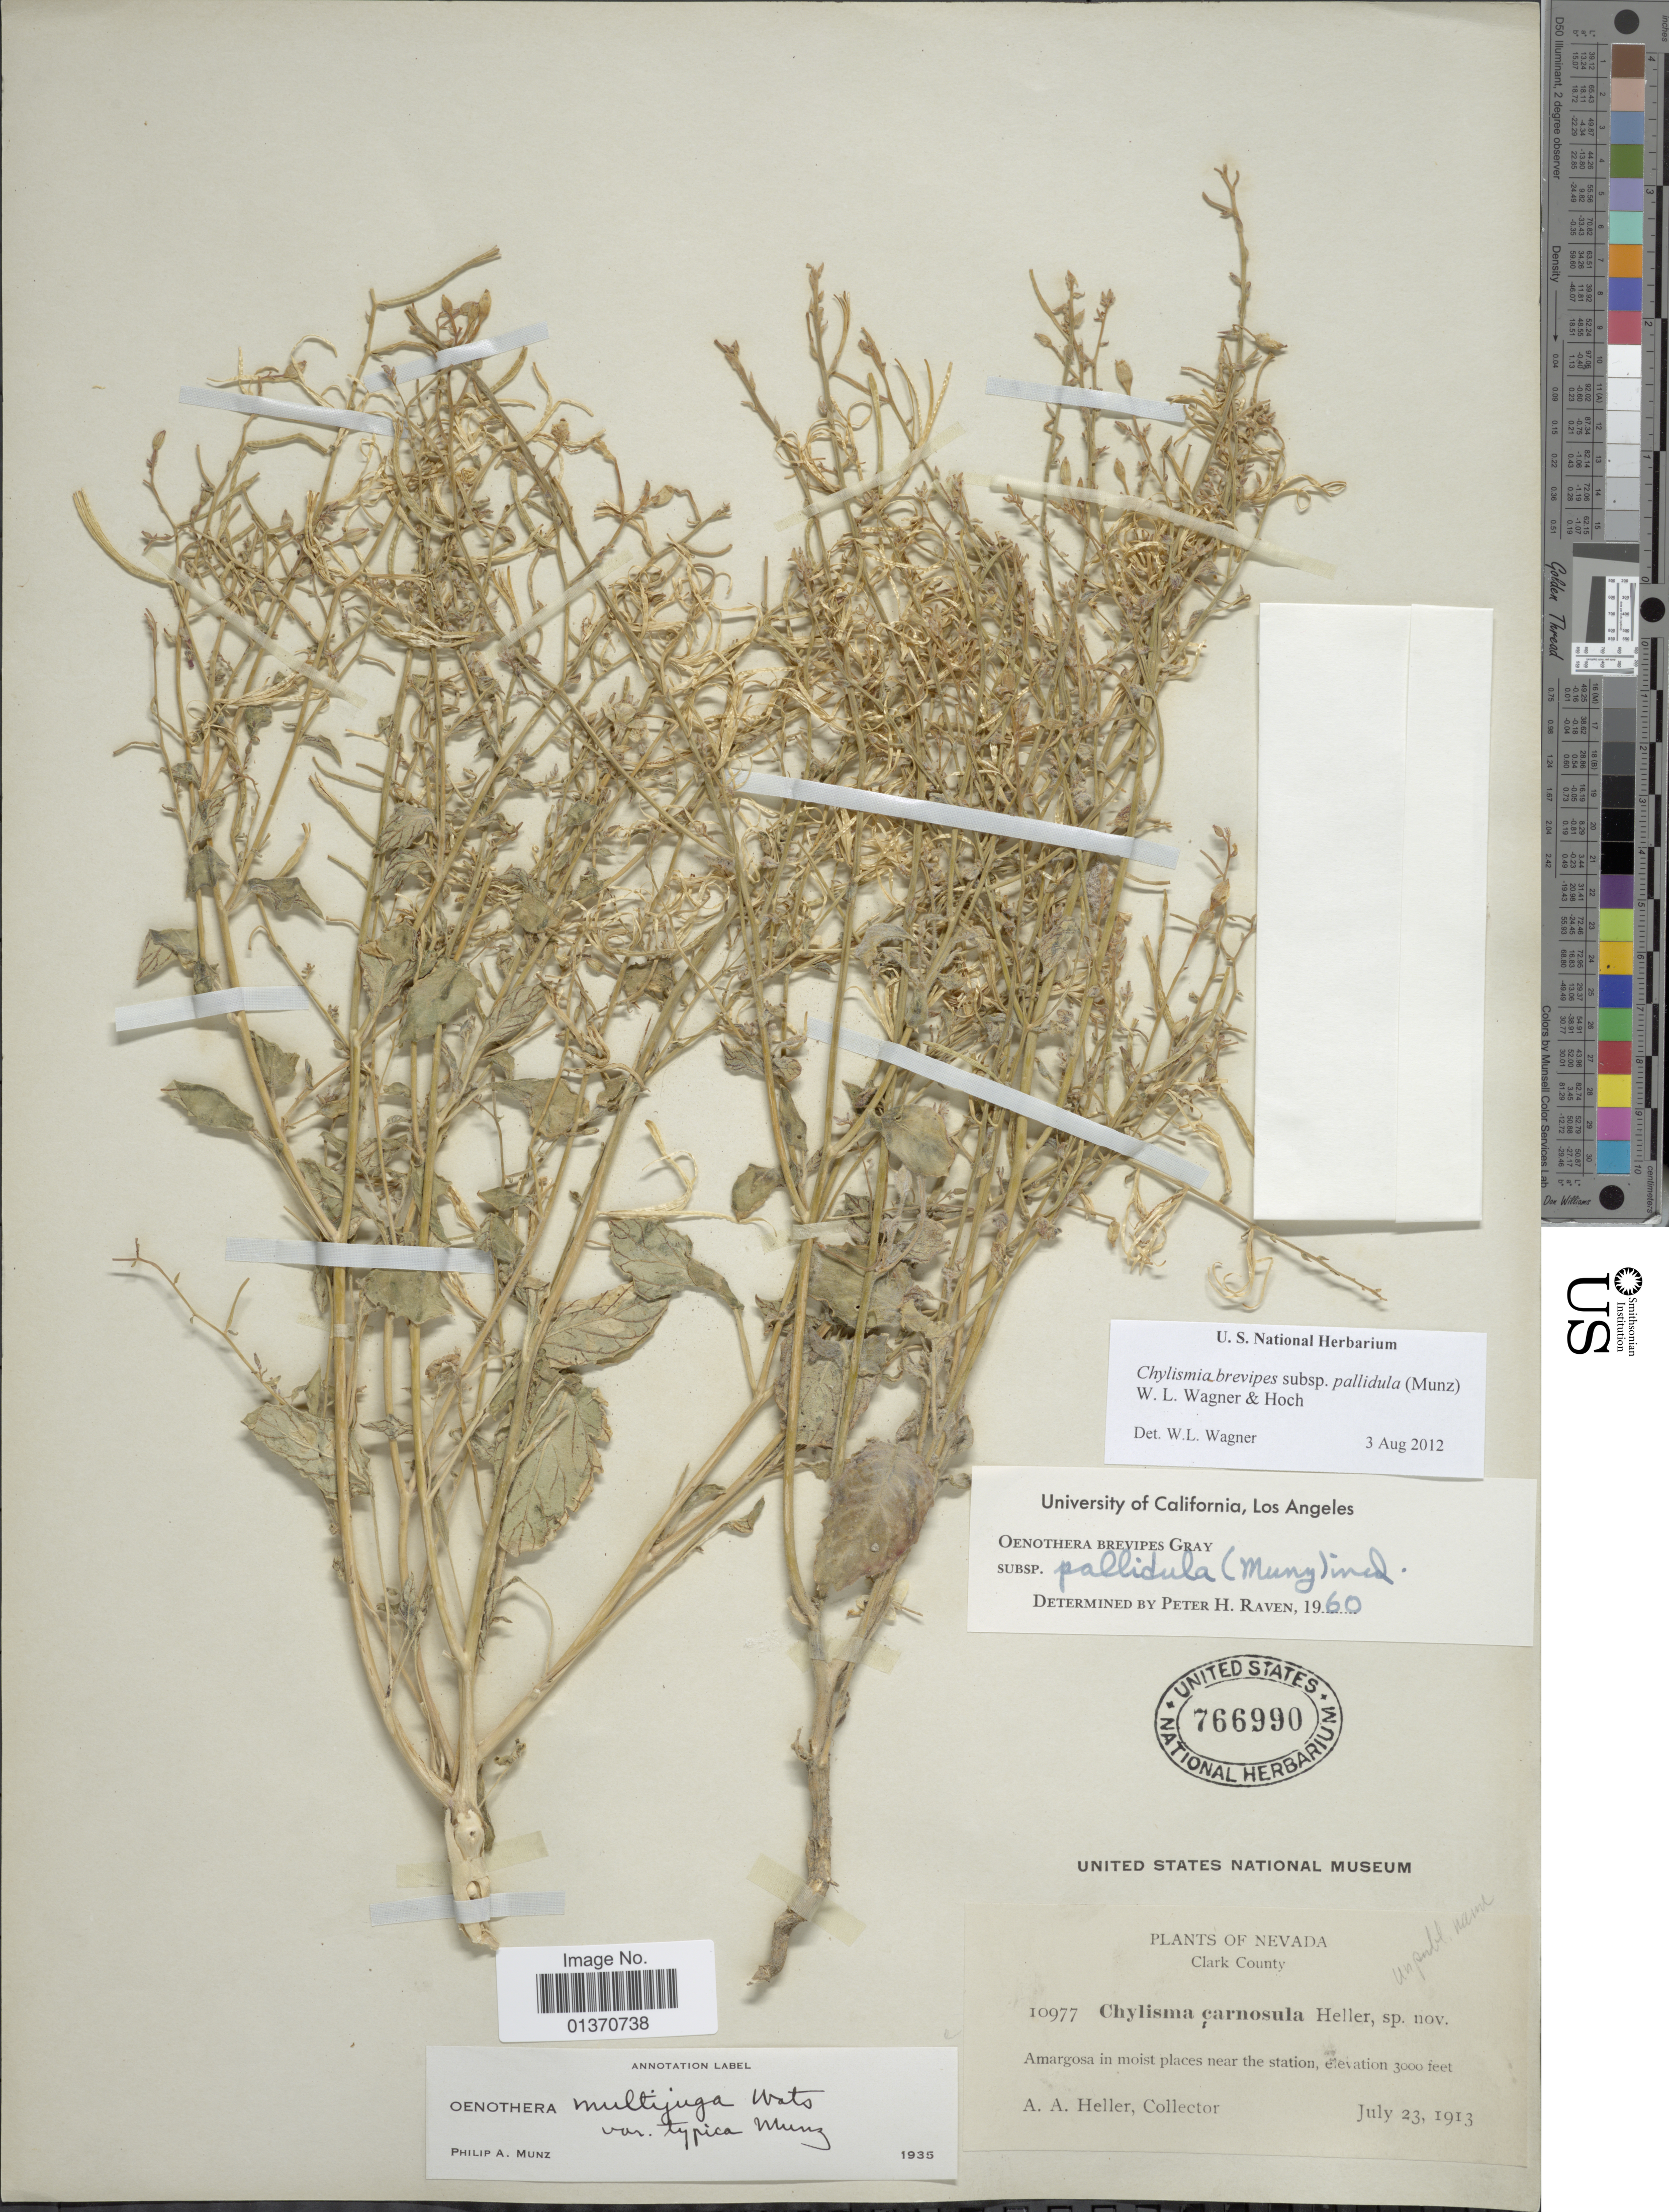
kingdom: Plantae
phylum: Tracheophyta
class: Magnoliopsida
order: Myrtales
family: Onagraceae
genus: Chylismia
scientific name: Chylismia brevipes subsp. pallidula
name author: (Munz) W.L. Wagner & Hoch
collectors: A. A. Heller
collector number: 10977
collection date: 1913-07-23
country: United States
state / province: Nevada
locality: Clark County, Amargosa in moist places near the station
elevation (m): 914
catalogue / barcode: US 766990